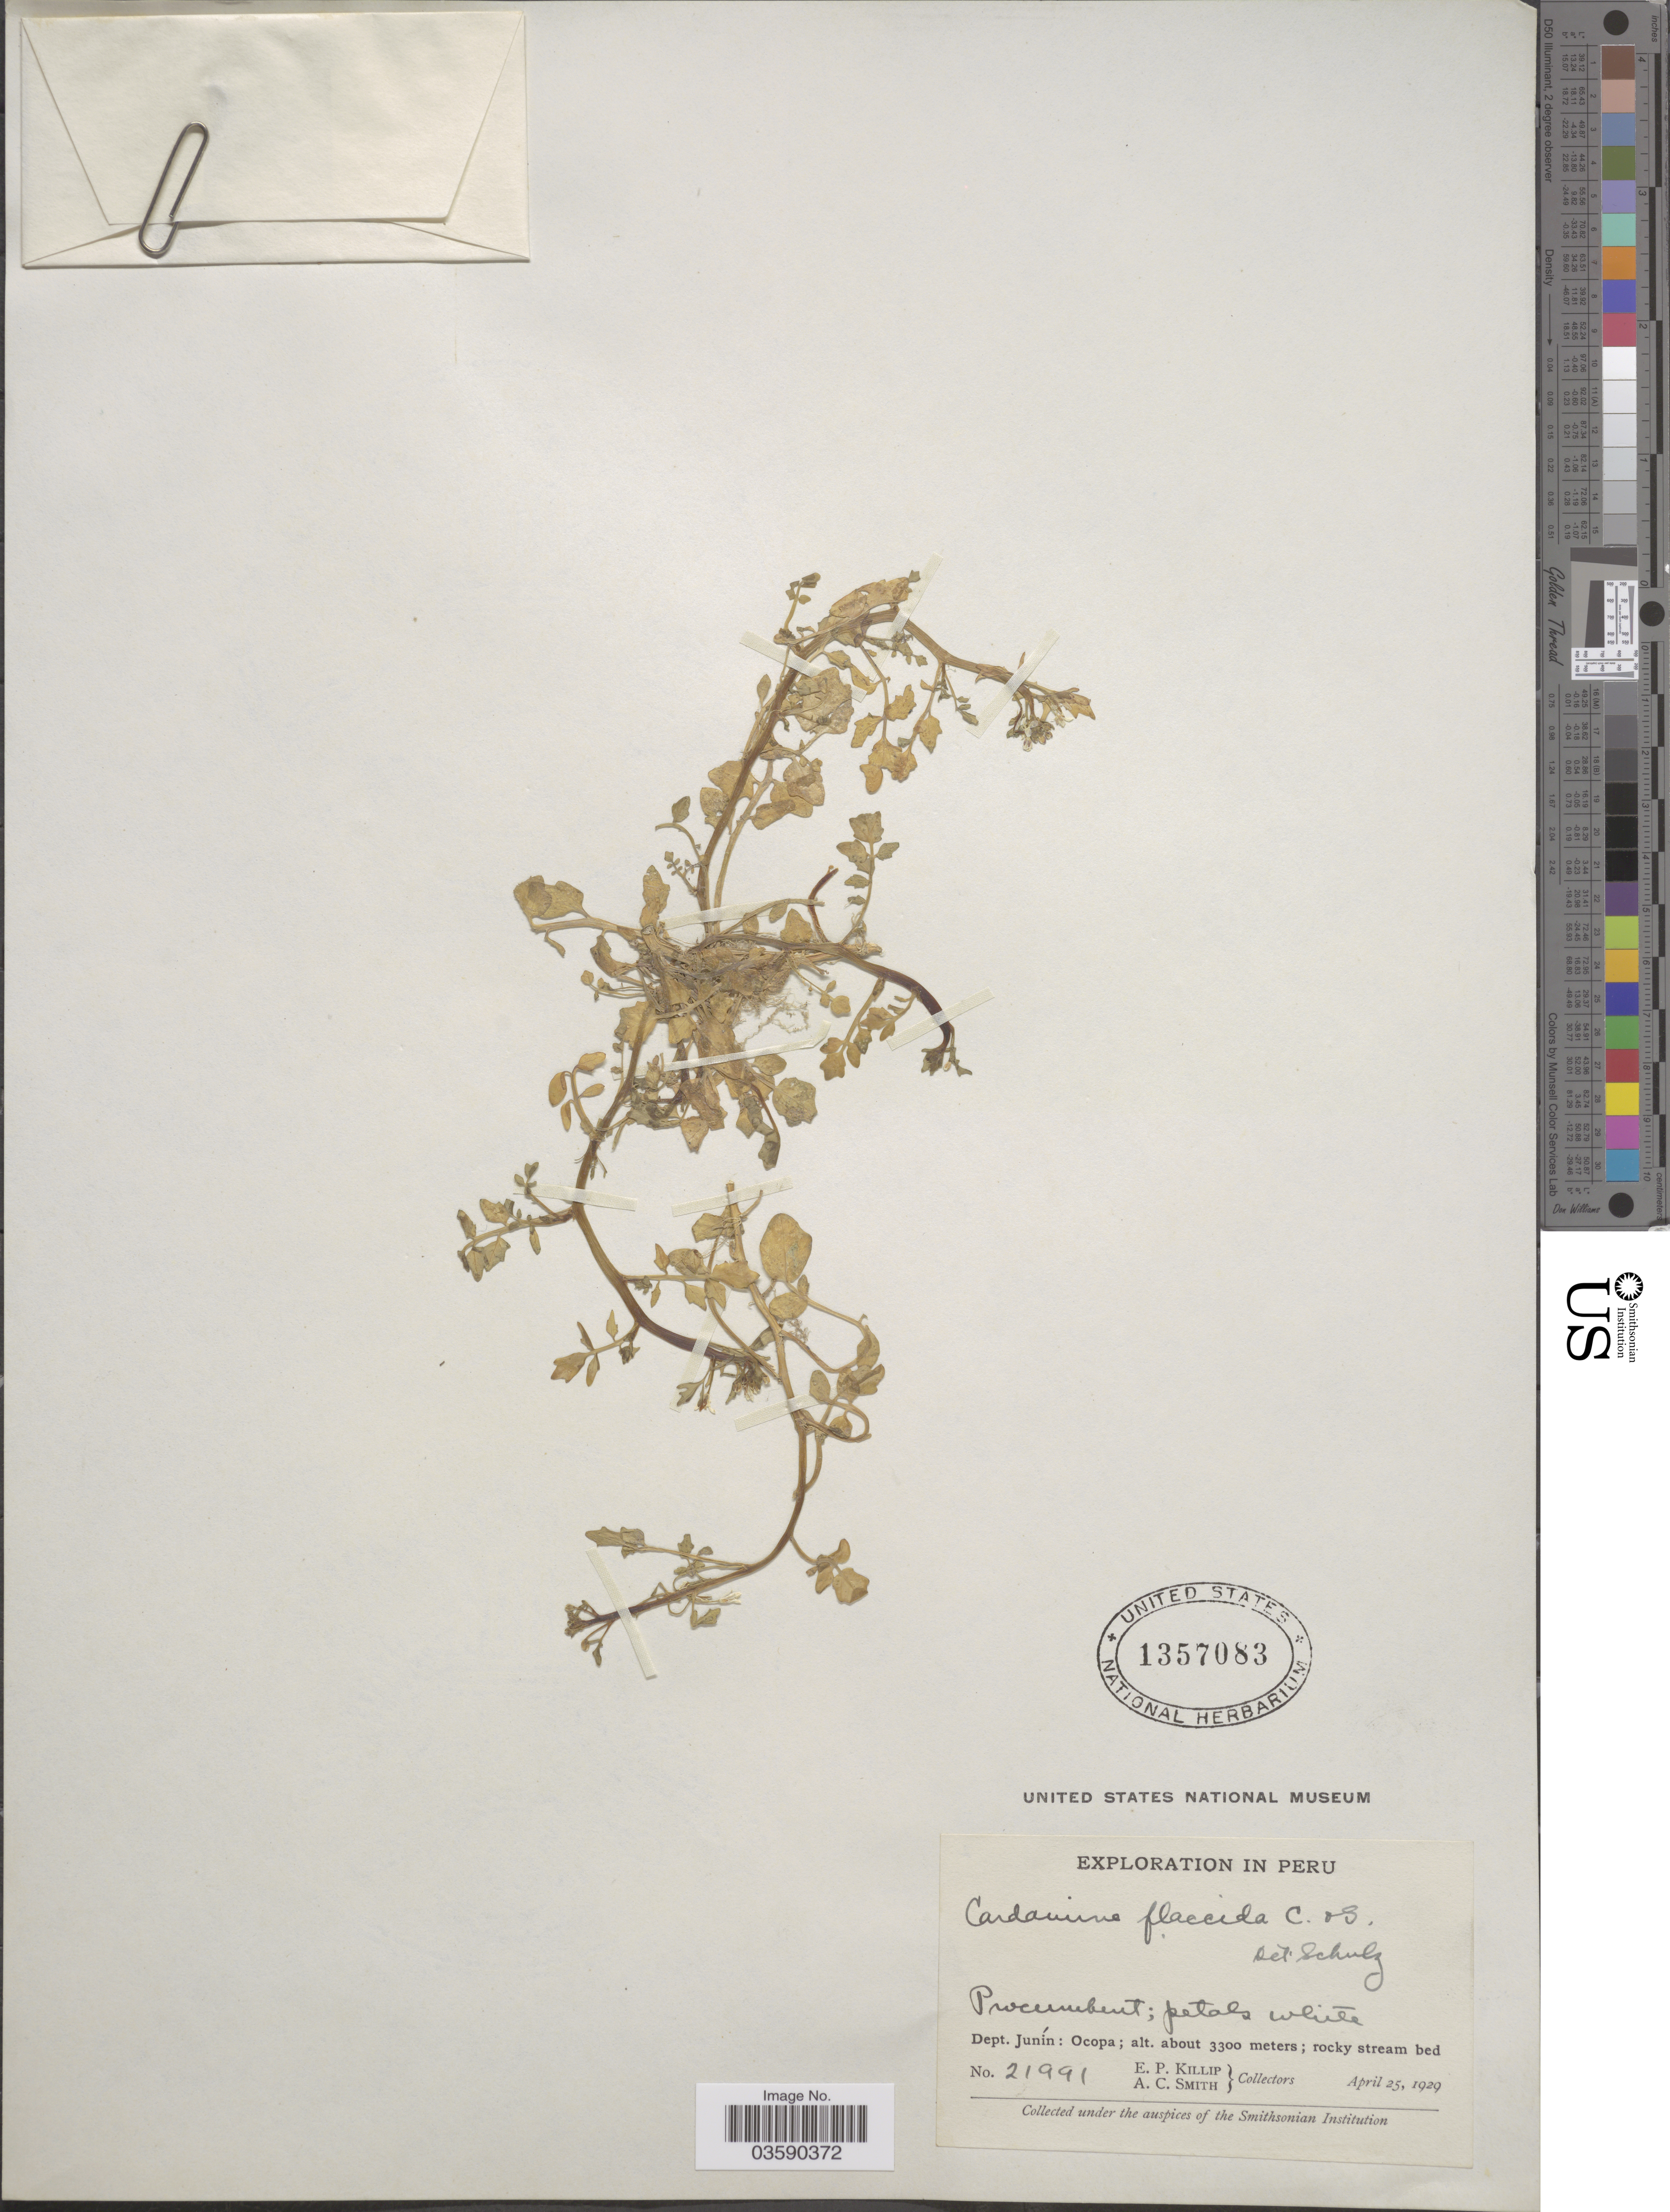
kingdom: Plantae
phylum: Tracheophyta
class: Magnoliopsida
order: Brassicales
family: Brassicaceae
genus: Cardamine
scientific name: Cardamine flaccida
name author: Cham. & Schltdl.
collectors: A. C. Smith & E. P. Killip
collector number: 21991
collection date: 1929-04-25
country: Peru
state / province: Junín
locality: Dept. Junín: Ocopa.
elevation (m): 3300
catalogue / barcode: US 1357083